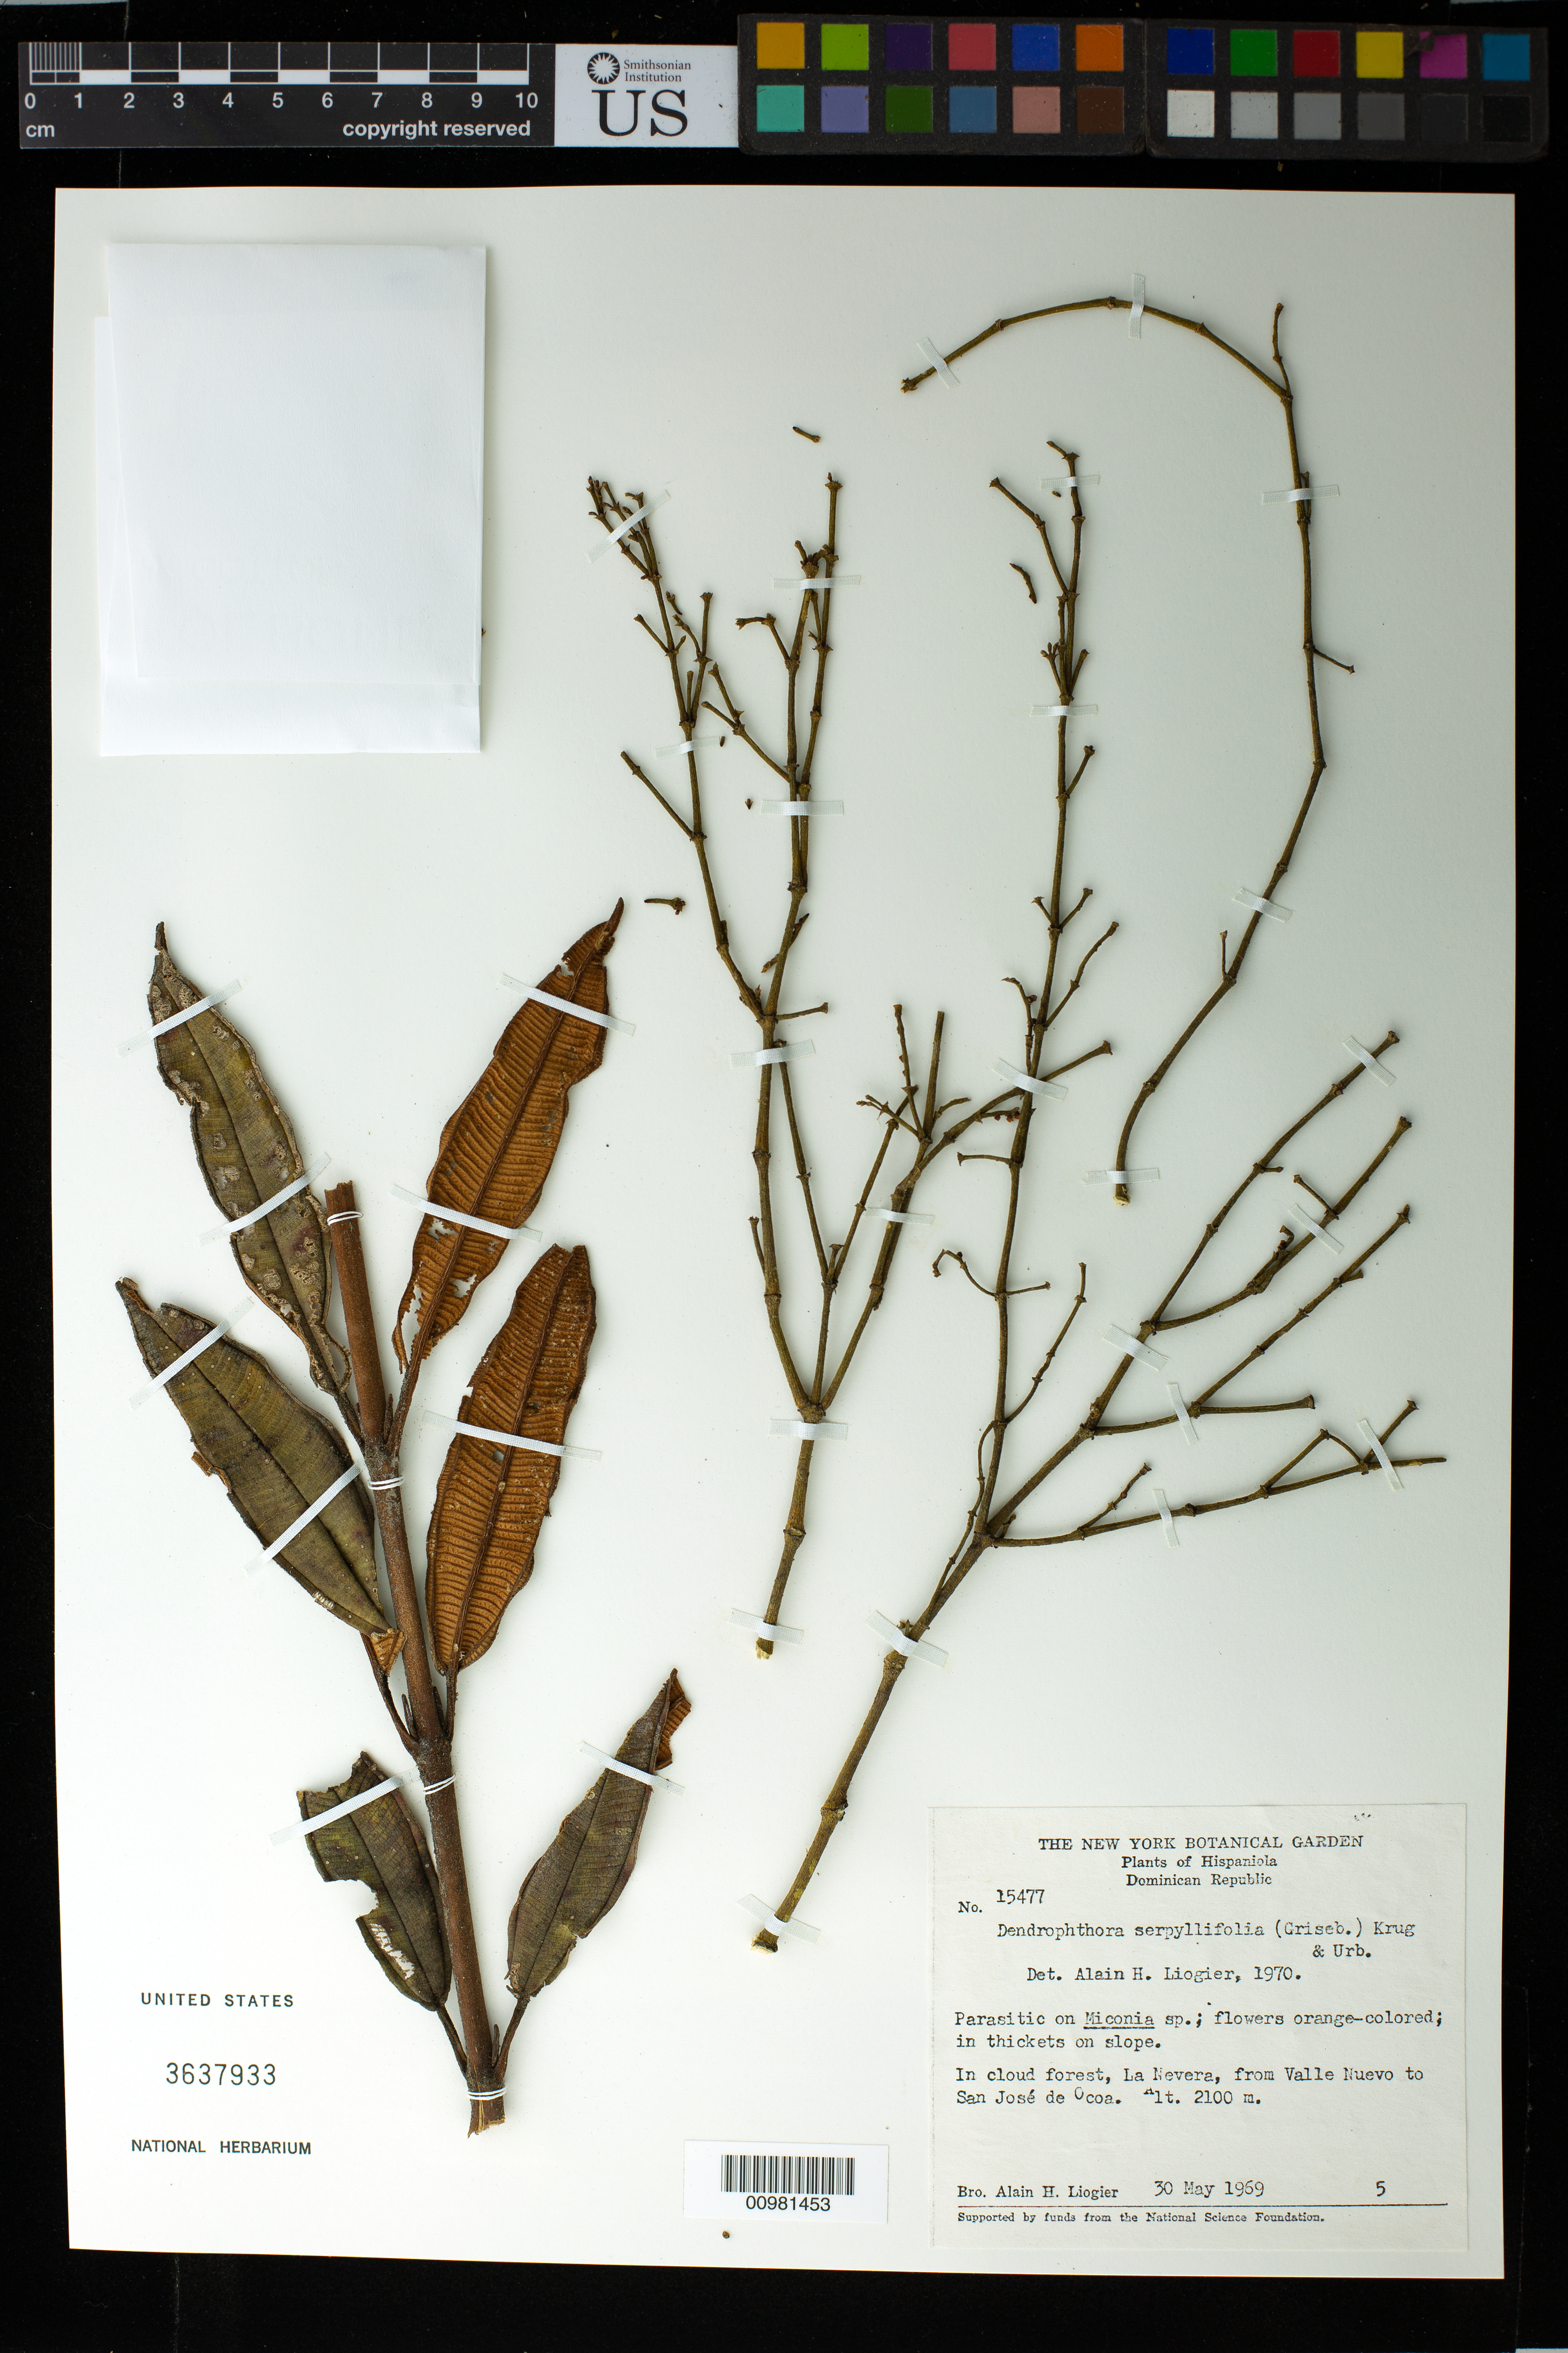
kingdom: Plantae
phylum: Tracheophyta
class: Magnoliopsida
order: Santalales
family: Viscaceae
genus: Dendrophthora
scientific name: Dendrophthora remotiflora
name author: Urb.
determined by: Caraballo-Ortiz, Marcos A., (MISS), University of Mississippi (UNITED STATES)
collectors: A. H. Liogier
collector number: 15477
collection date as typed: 30 May 1969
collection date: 1969-05-30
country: Dominican Republic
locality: La Nevera, from Valle Nuevo to San Jose de Ocoa.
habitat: In cloud forest, in thickets on slope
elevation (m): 2100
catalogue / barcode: US 3637933